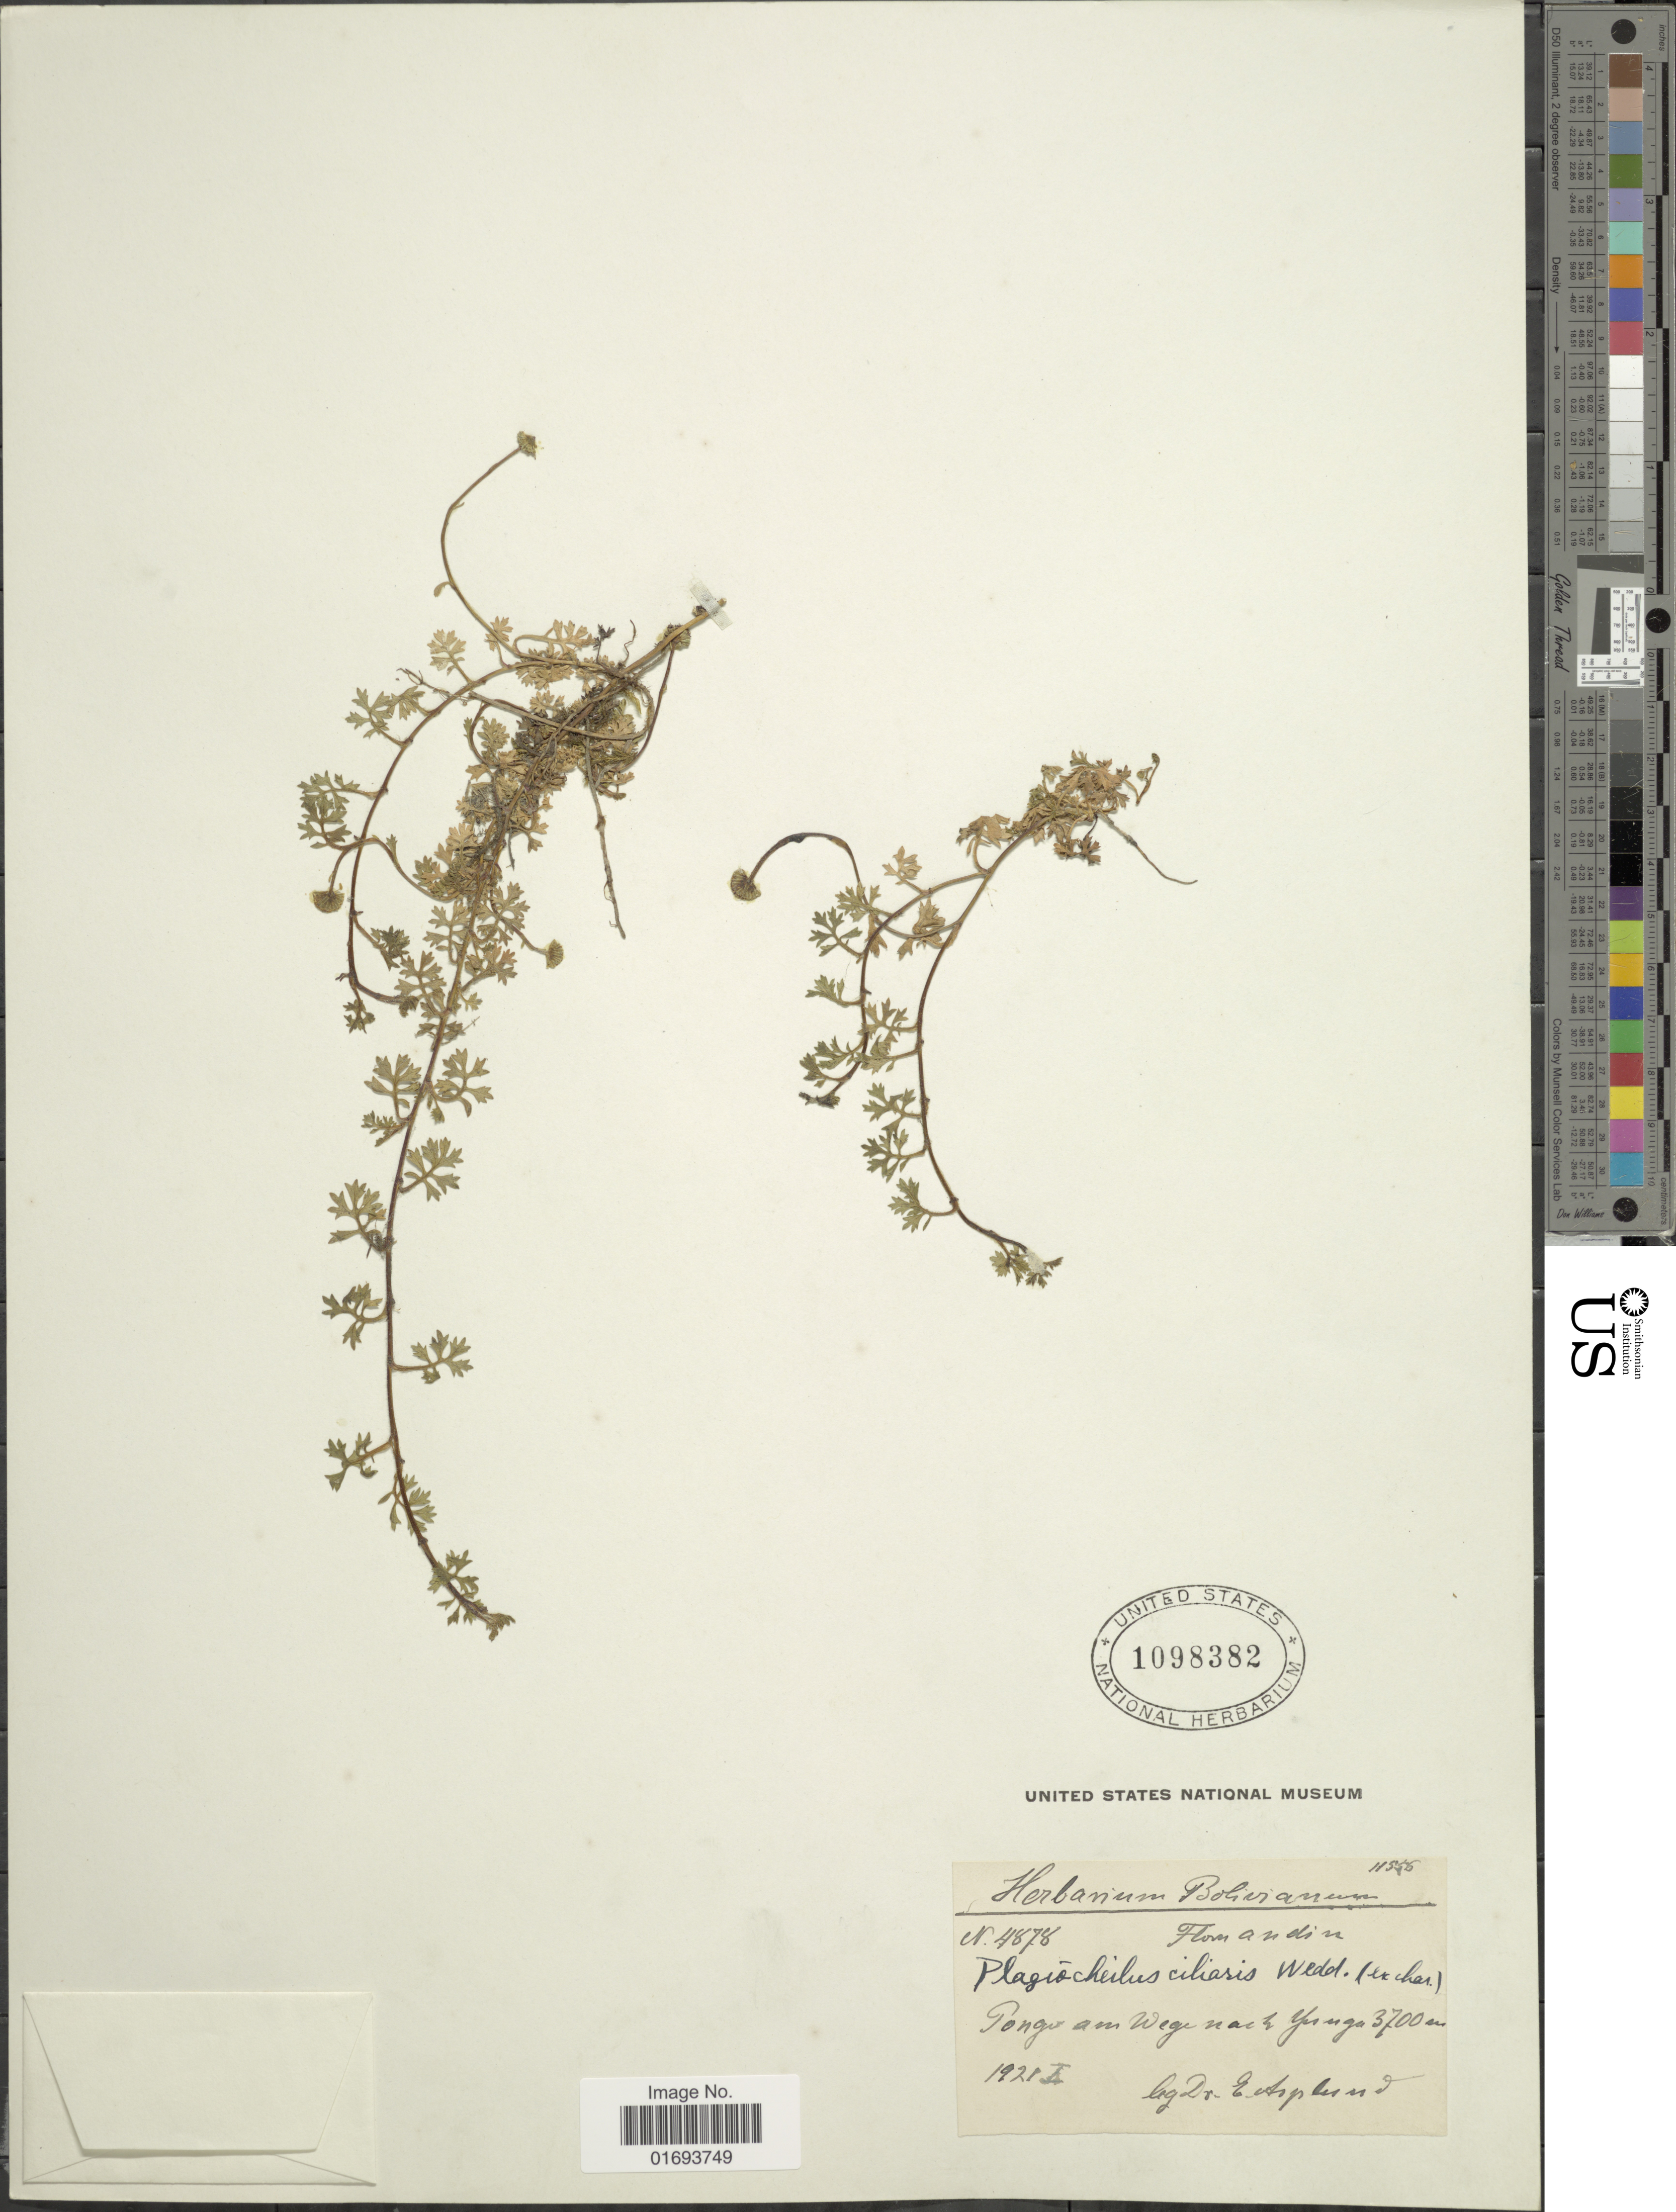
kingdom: Plantae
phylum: Tracheophyta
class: Magnoliopsida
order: Asterales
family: Asteraceae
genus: Plagiocheilus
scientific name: Plagiocheilus ciliaris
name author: Wedd.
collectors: E. Asplund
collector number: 4878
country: Bolivia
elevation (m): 3700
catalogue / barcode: US 1098382